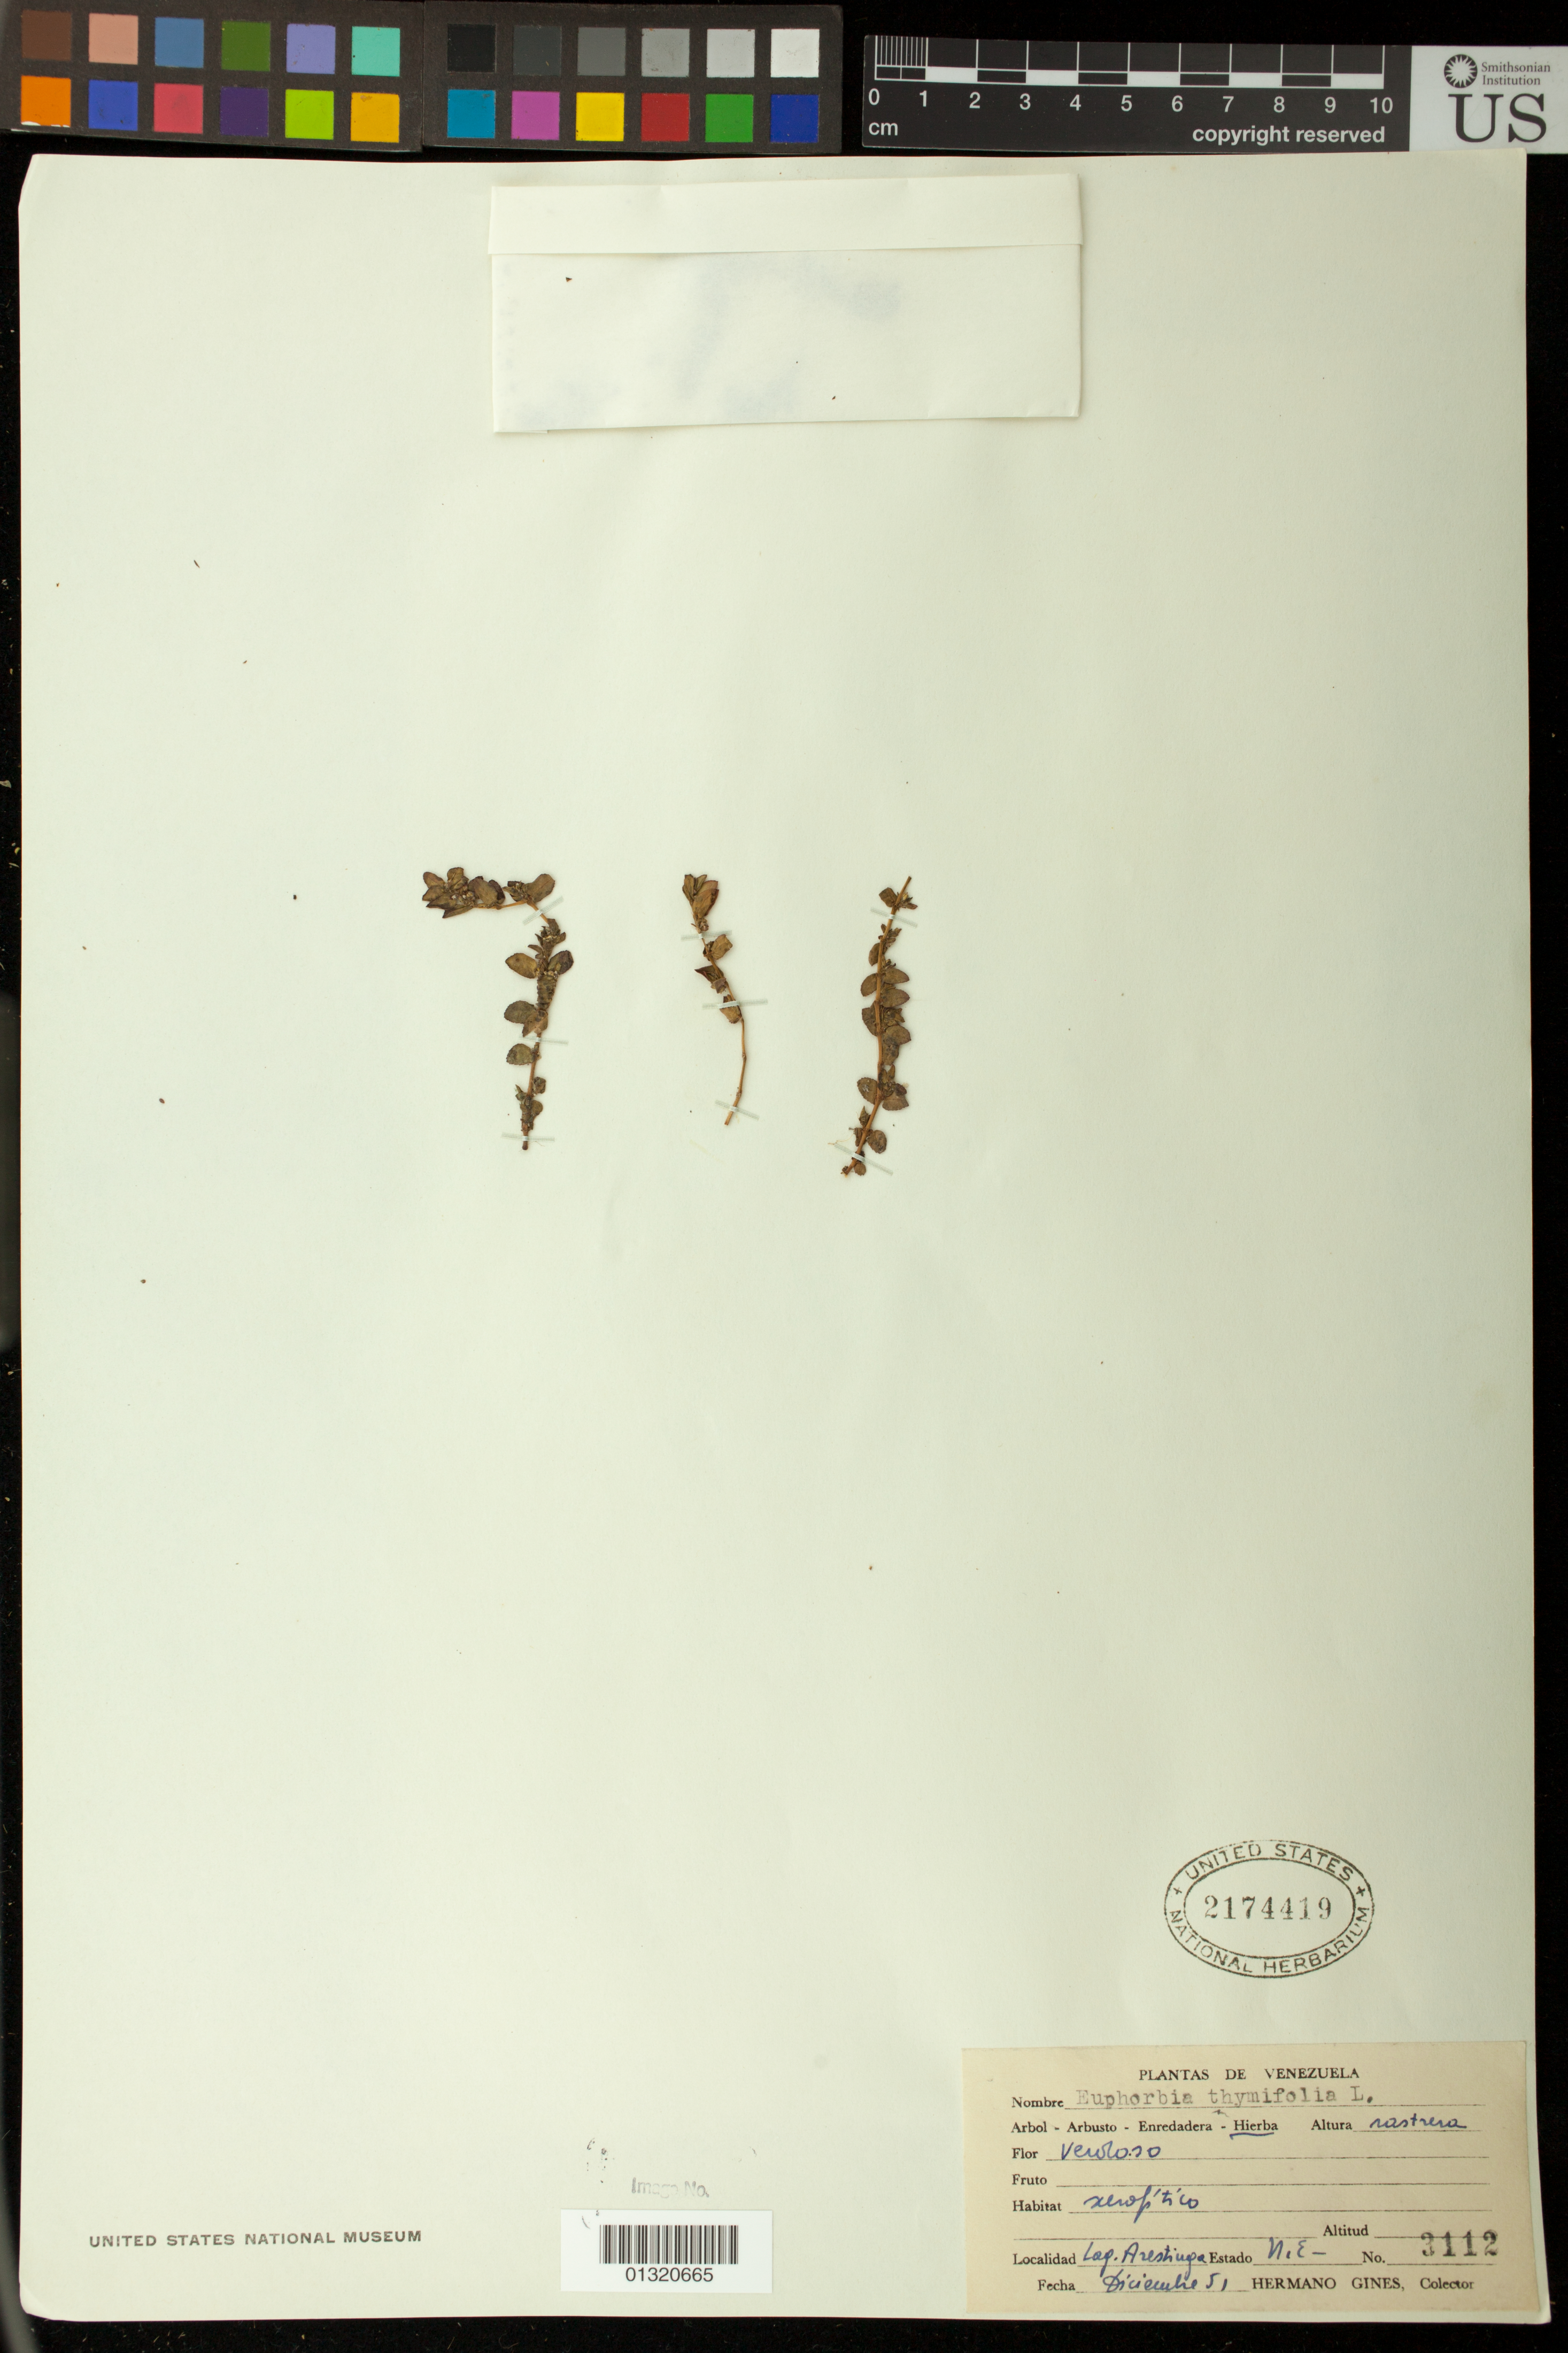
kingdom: Plantae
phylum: Tracheophyta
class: Magnoliopsida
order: Malpighiales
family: Euphorbiaceae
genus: Euphorbia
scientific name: Euphorbia thymifolia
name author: L.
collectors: H. Gines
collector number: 3112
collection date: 1951-12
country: Venezuela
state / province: Nueva Esparta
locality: Lag. Arestinga [Laguna Arestinga]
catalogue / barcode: US 2174419